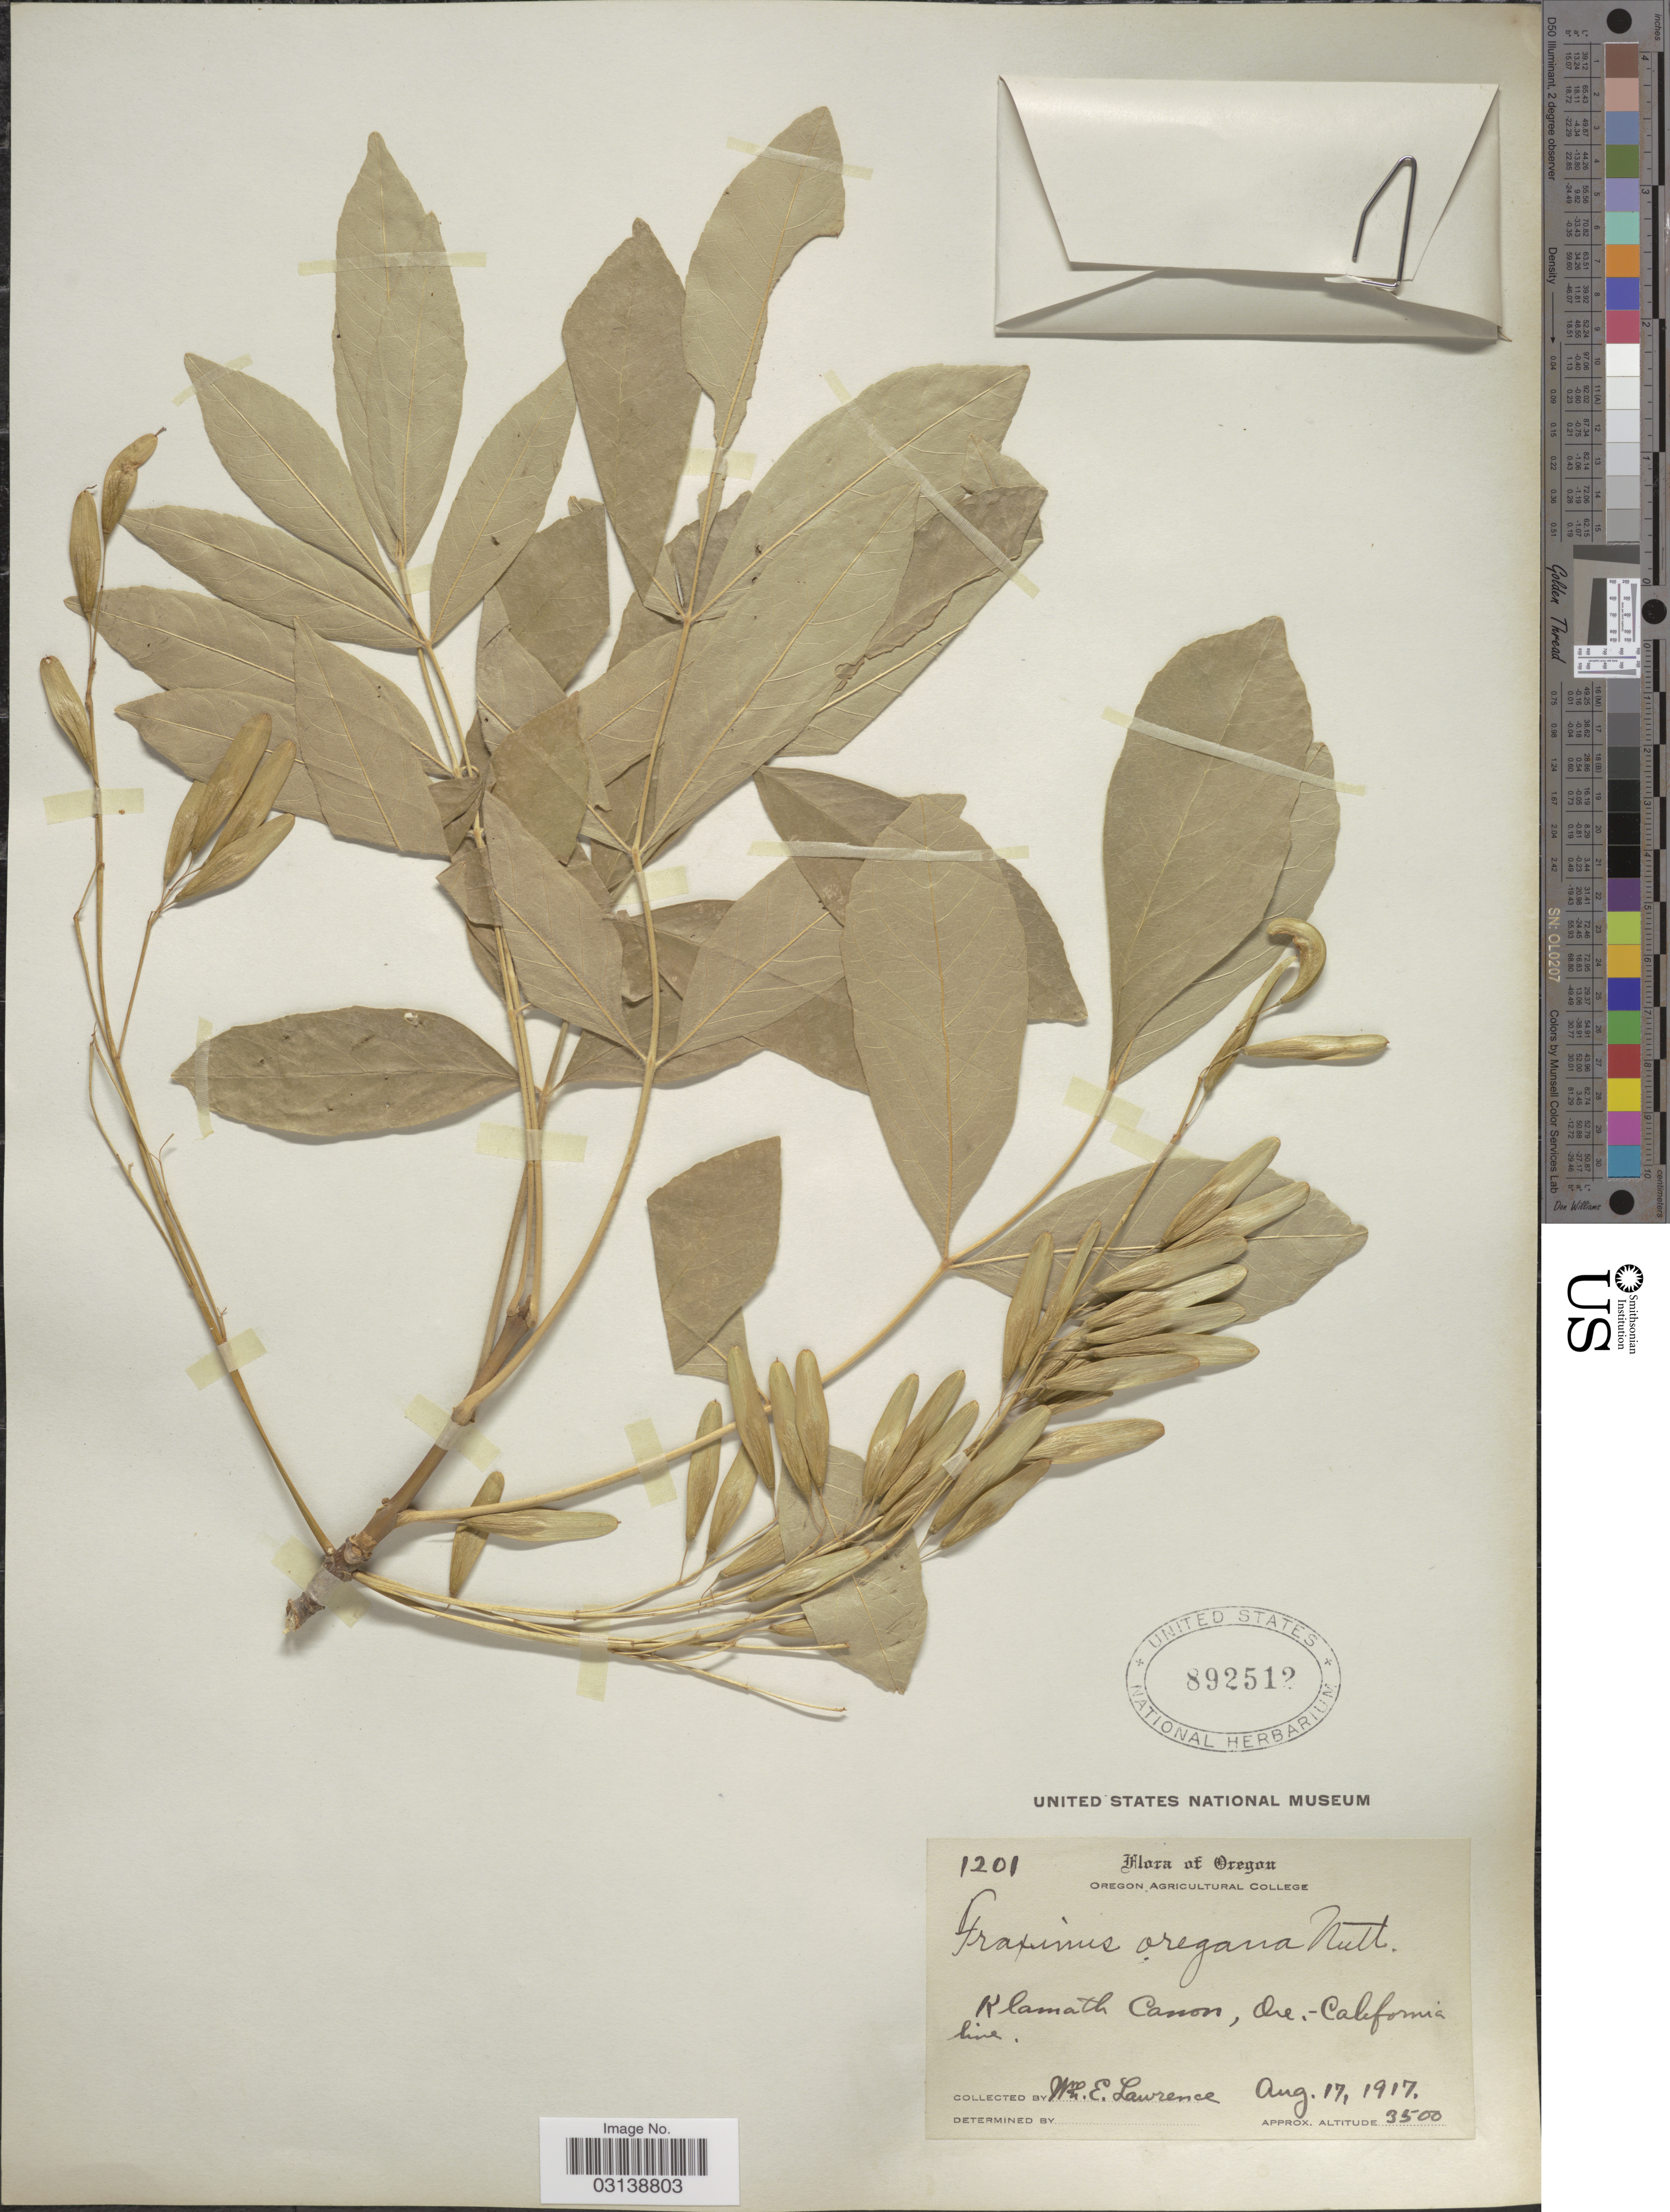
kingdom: Plantae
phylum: Tracheophyta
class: Magnoliopsida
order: Lamiales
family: Oleaceae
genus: Fraxinus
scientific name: Fraxinus latifolia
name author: Benth.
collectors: W. Lawrence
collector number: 1201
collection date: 1917-08-17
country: United States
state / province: Oregon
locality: Klamath Canon, Ore.-California line.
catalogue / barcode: US 892512